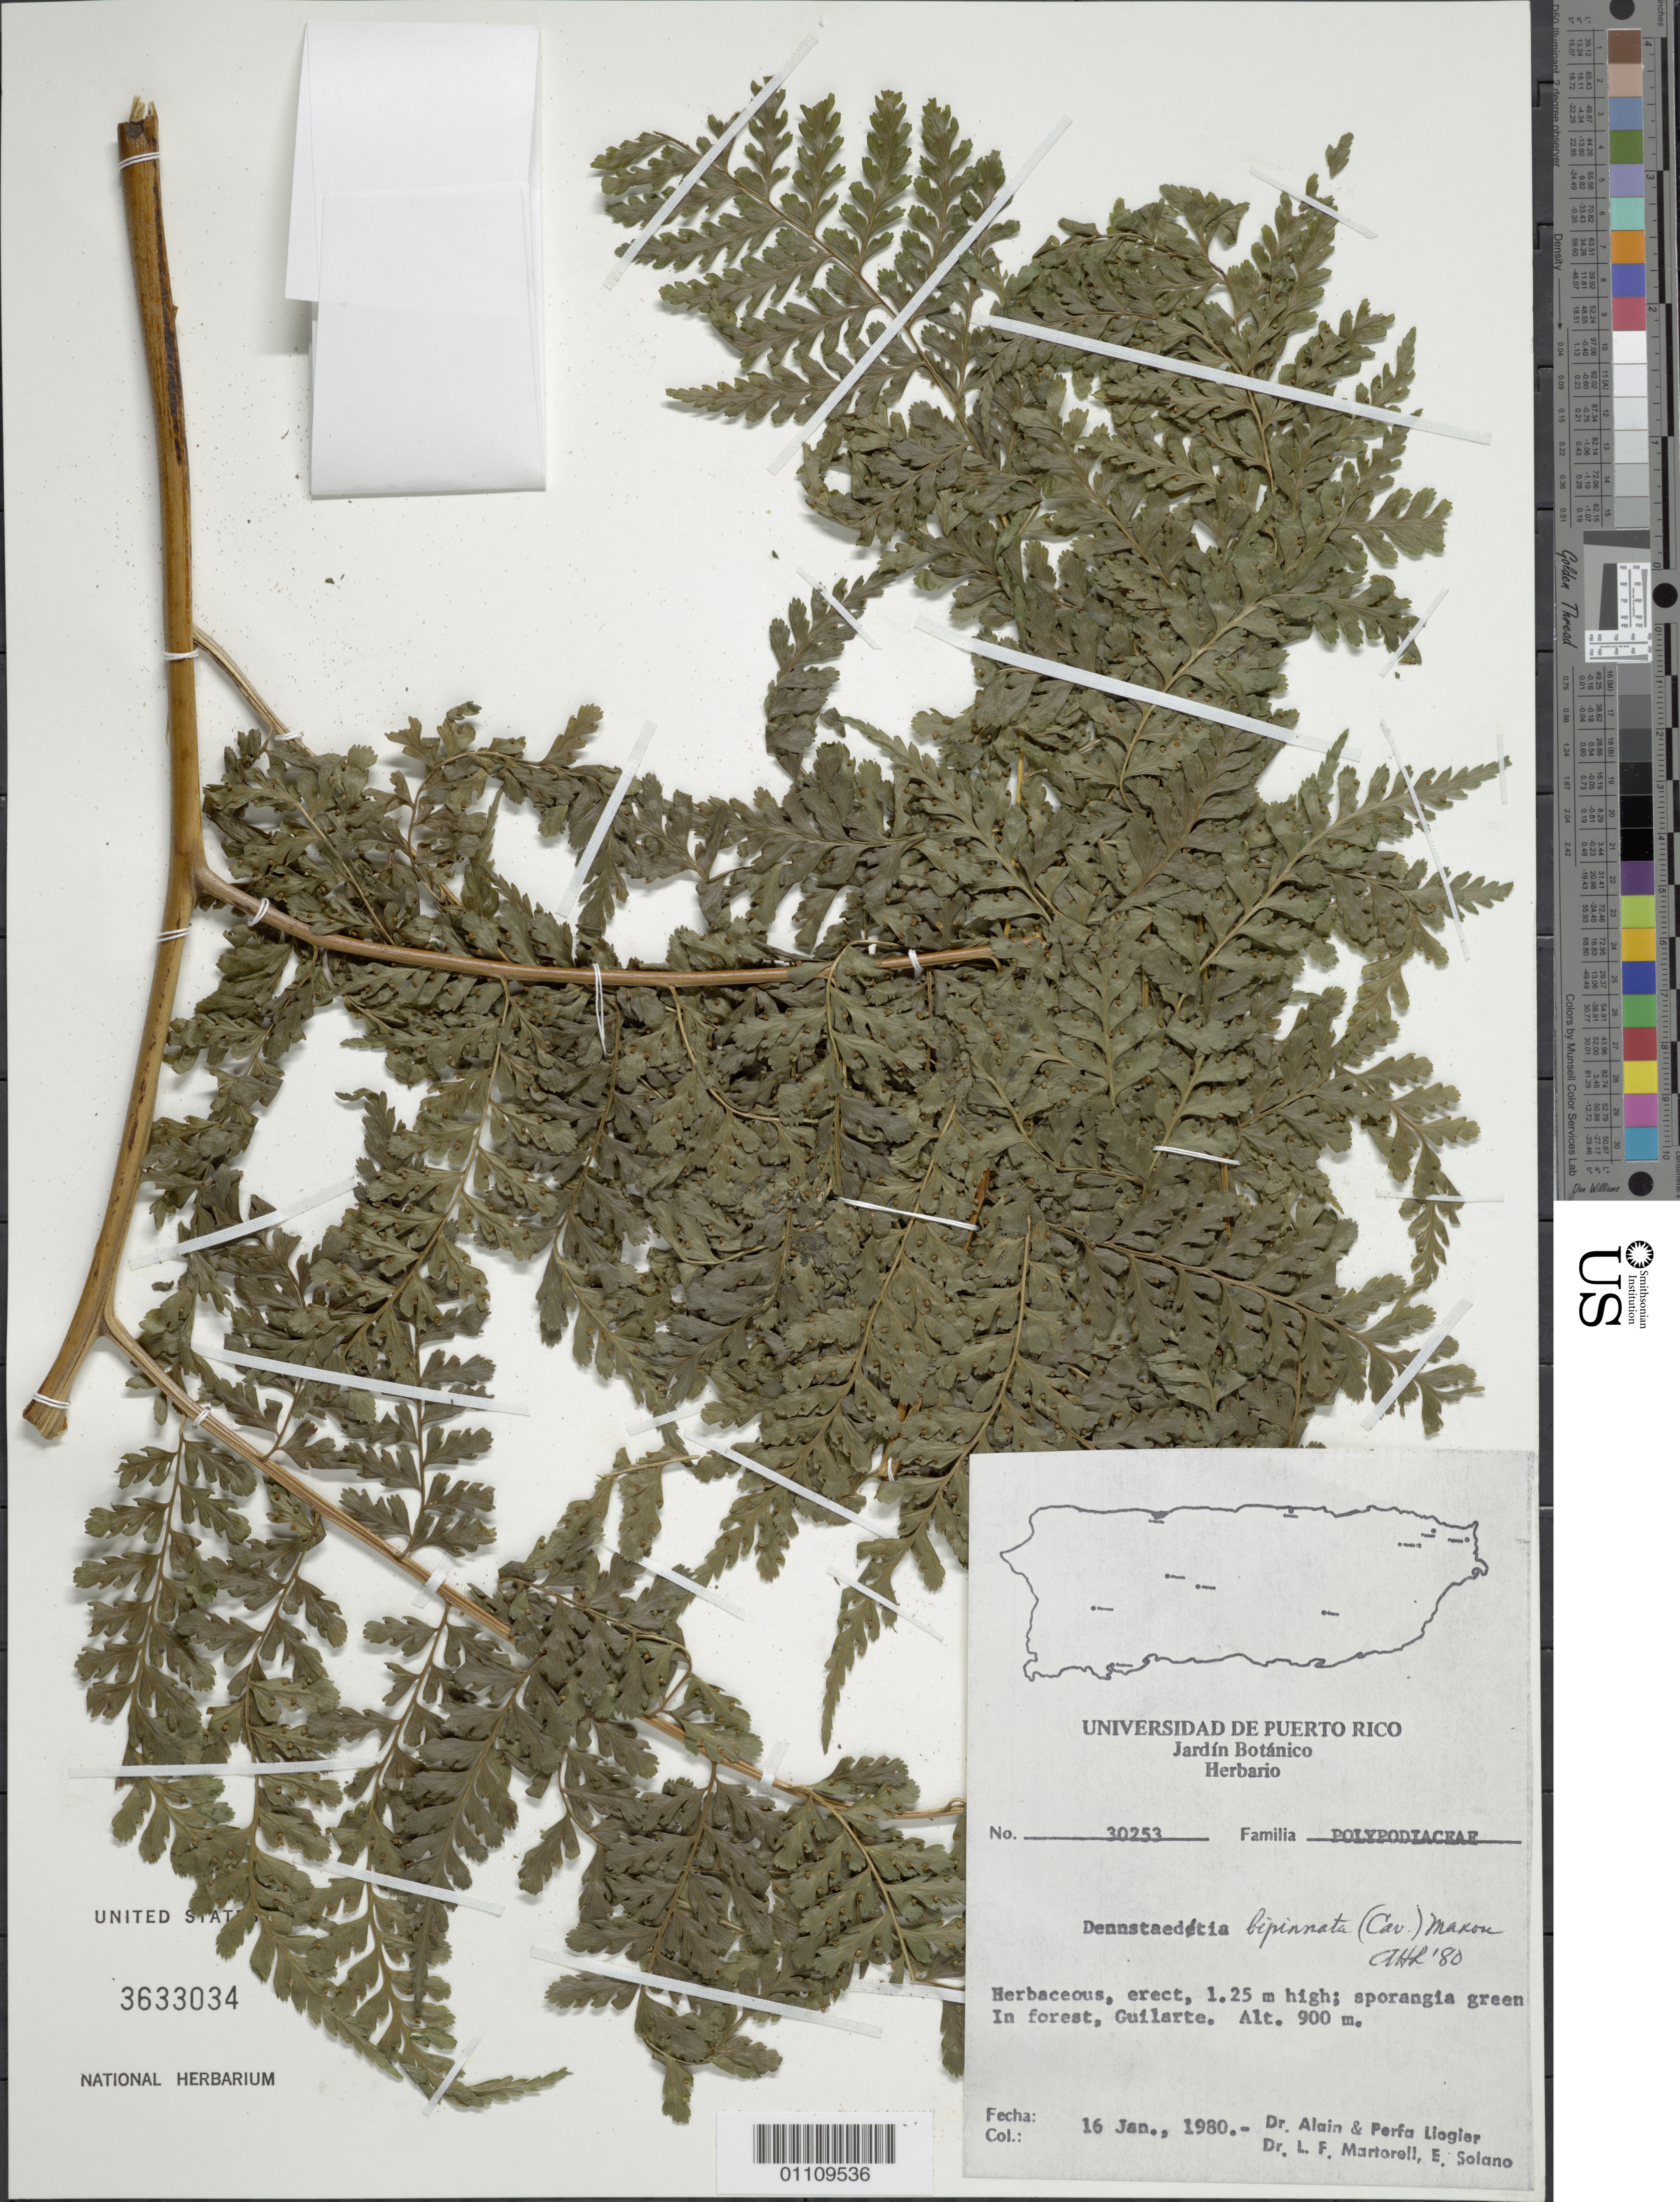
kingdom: Plantae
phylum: Tracheophyta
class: Polypodiopsida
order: Polypodiales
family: Dennstaedtiaceae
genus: Dennstaedtia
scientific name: Dennstaedtia bipinnata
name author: (Cav.) Maxon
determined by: Liogier, Alain H.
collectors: A. H. Liogier, M. P. Liogier, L. Martorell & E. Solano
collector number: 30253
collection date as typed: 16 Jan 1980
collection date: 1980-01-16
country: Puerto Rico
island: Puerto Rico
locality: Guilarte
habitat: In forest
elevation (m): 900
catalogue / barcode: US 3633034